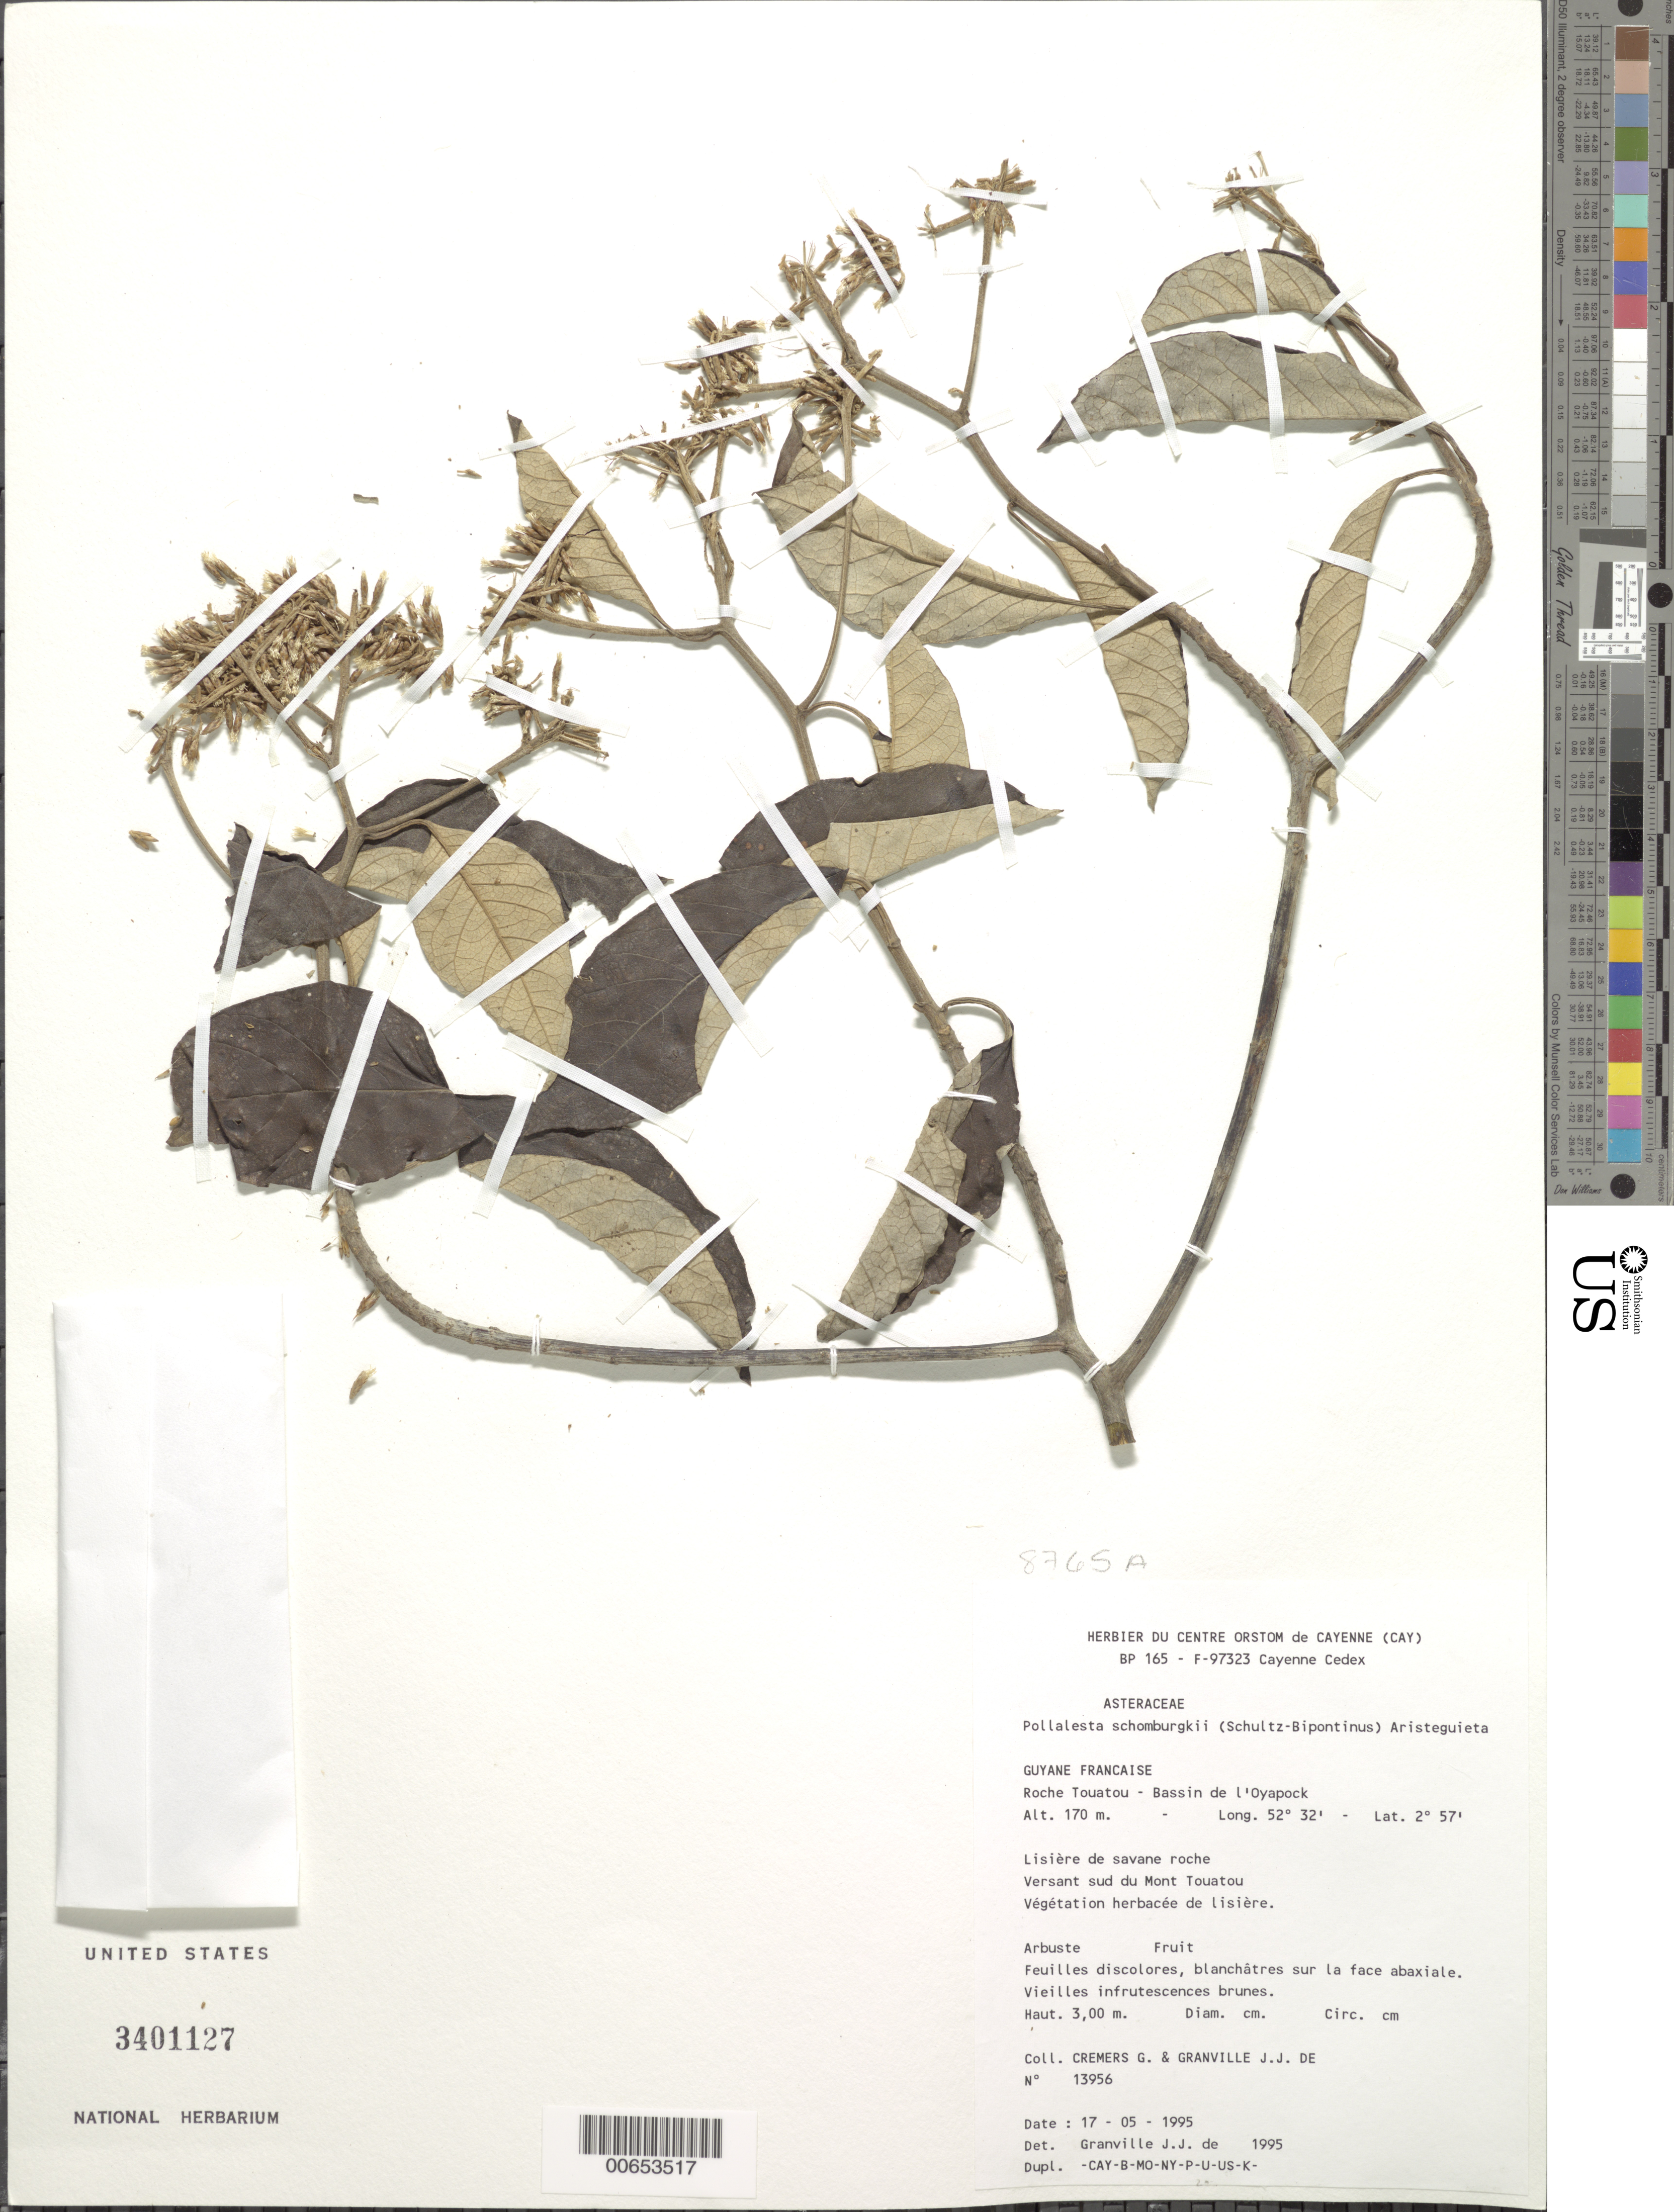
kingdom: Plantae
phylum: Tracheophyta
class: Magnoliopsida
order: Asterales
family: Asteraceae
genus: Pollalesta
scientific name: Pollalesta schomburgkii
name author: (Sch. Bip.) Aristeg.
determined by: Granville, J. J. de, (CAY), Institut de Recherche pour le Developpement (IRD) (FRENCH GUIANA)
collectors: G. Cremers & J.-J. de Granville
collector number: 13956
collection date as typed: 17-May-95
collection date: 1995-05-17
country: French Guiana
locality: Roche Touatou, Bassin de l'Oyapock, versant sud du Mont Touatou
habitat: Lisière de savane roche, versant sud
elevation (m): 170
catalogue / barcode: US 3401127